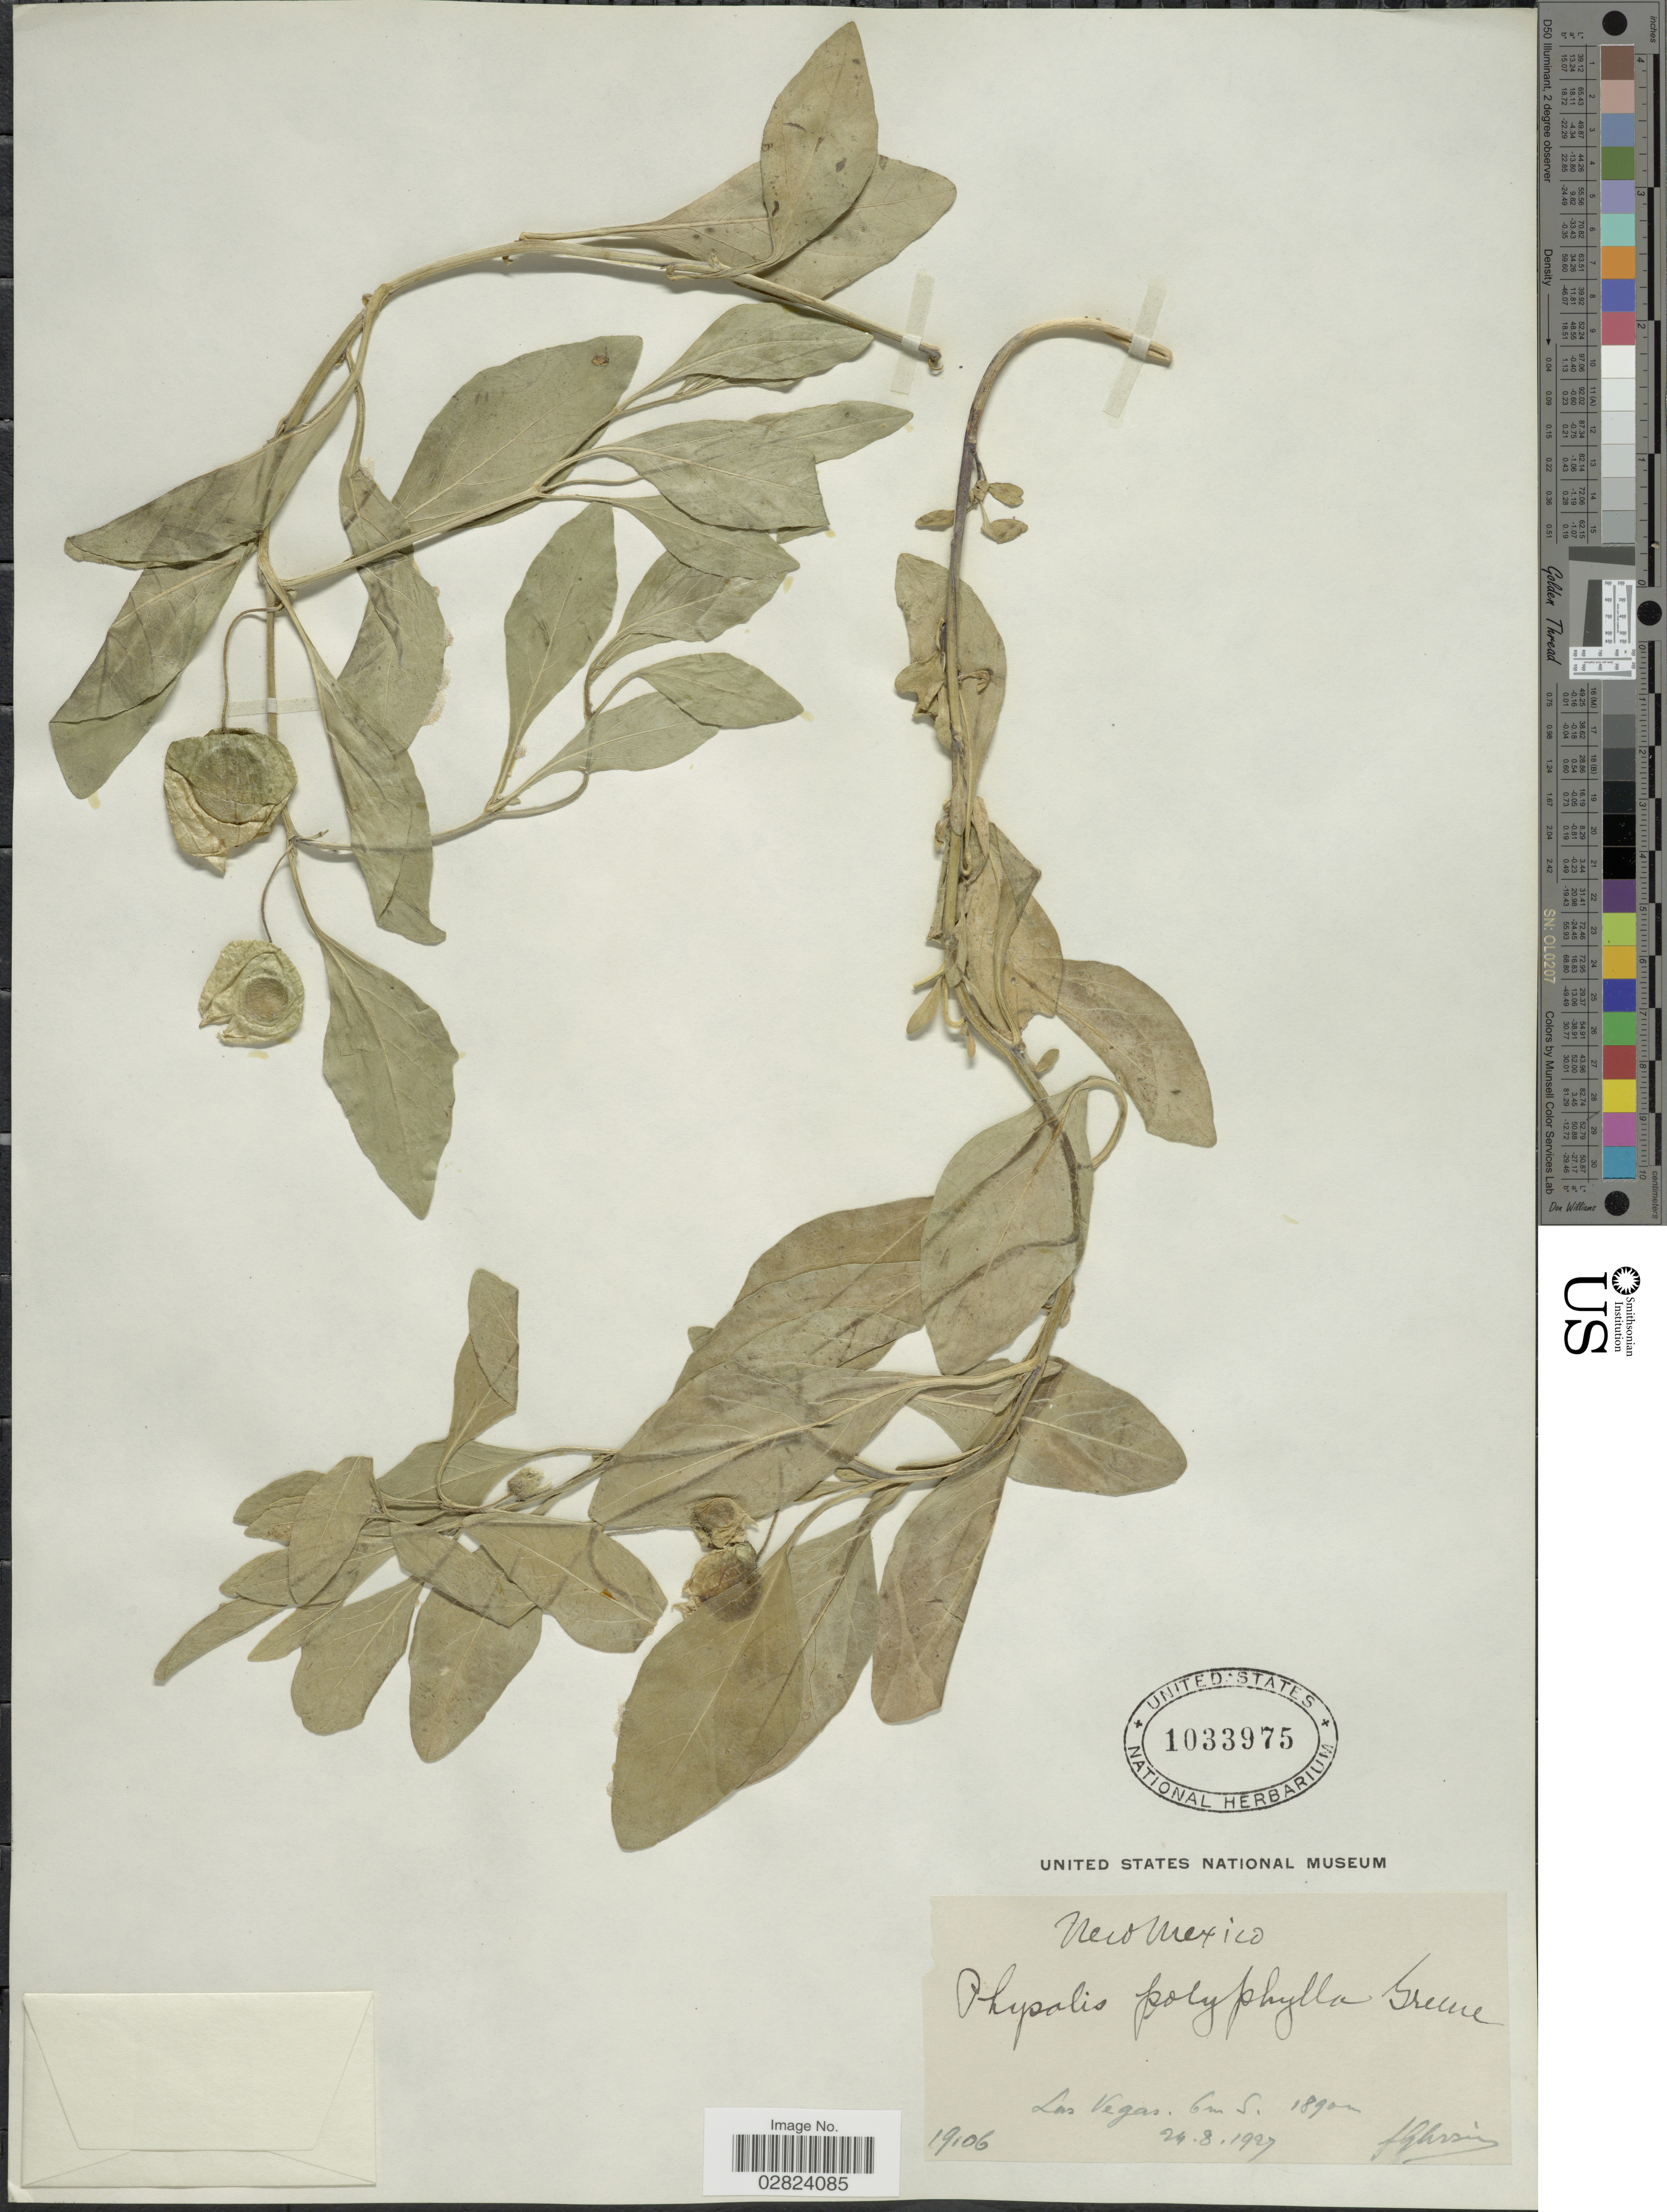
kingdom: Plantae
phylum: Tracheophyta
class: Magnoliopsida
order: Solanales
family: Solanaceae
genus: Physalis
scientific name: Physalis polyphylla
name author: Greene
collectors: F. Arsène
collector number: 19106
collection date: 1929-08-24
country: United States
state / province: New Mexico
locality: Las Vegas. 6m S.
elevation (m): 1890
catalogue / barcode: US 1033975